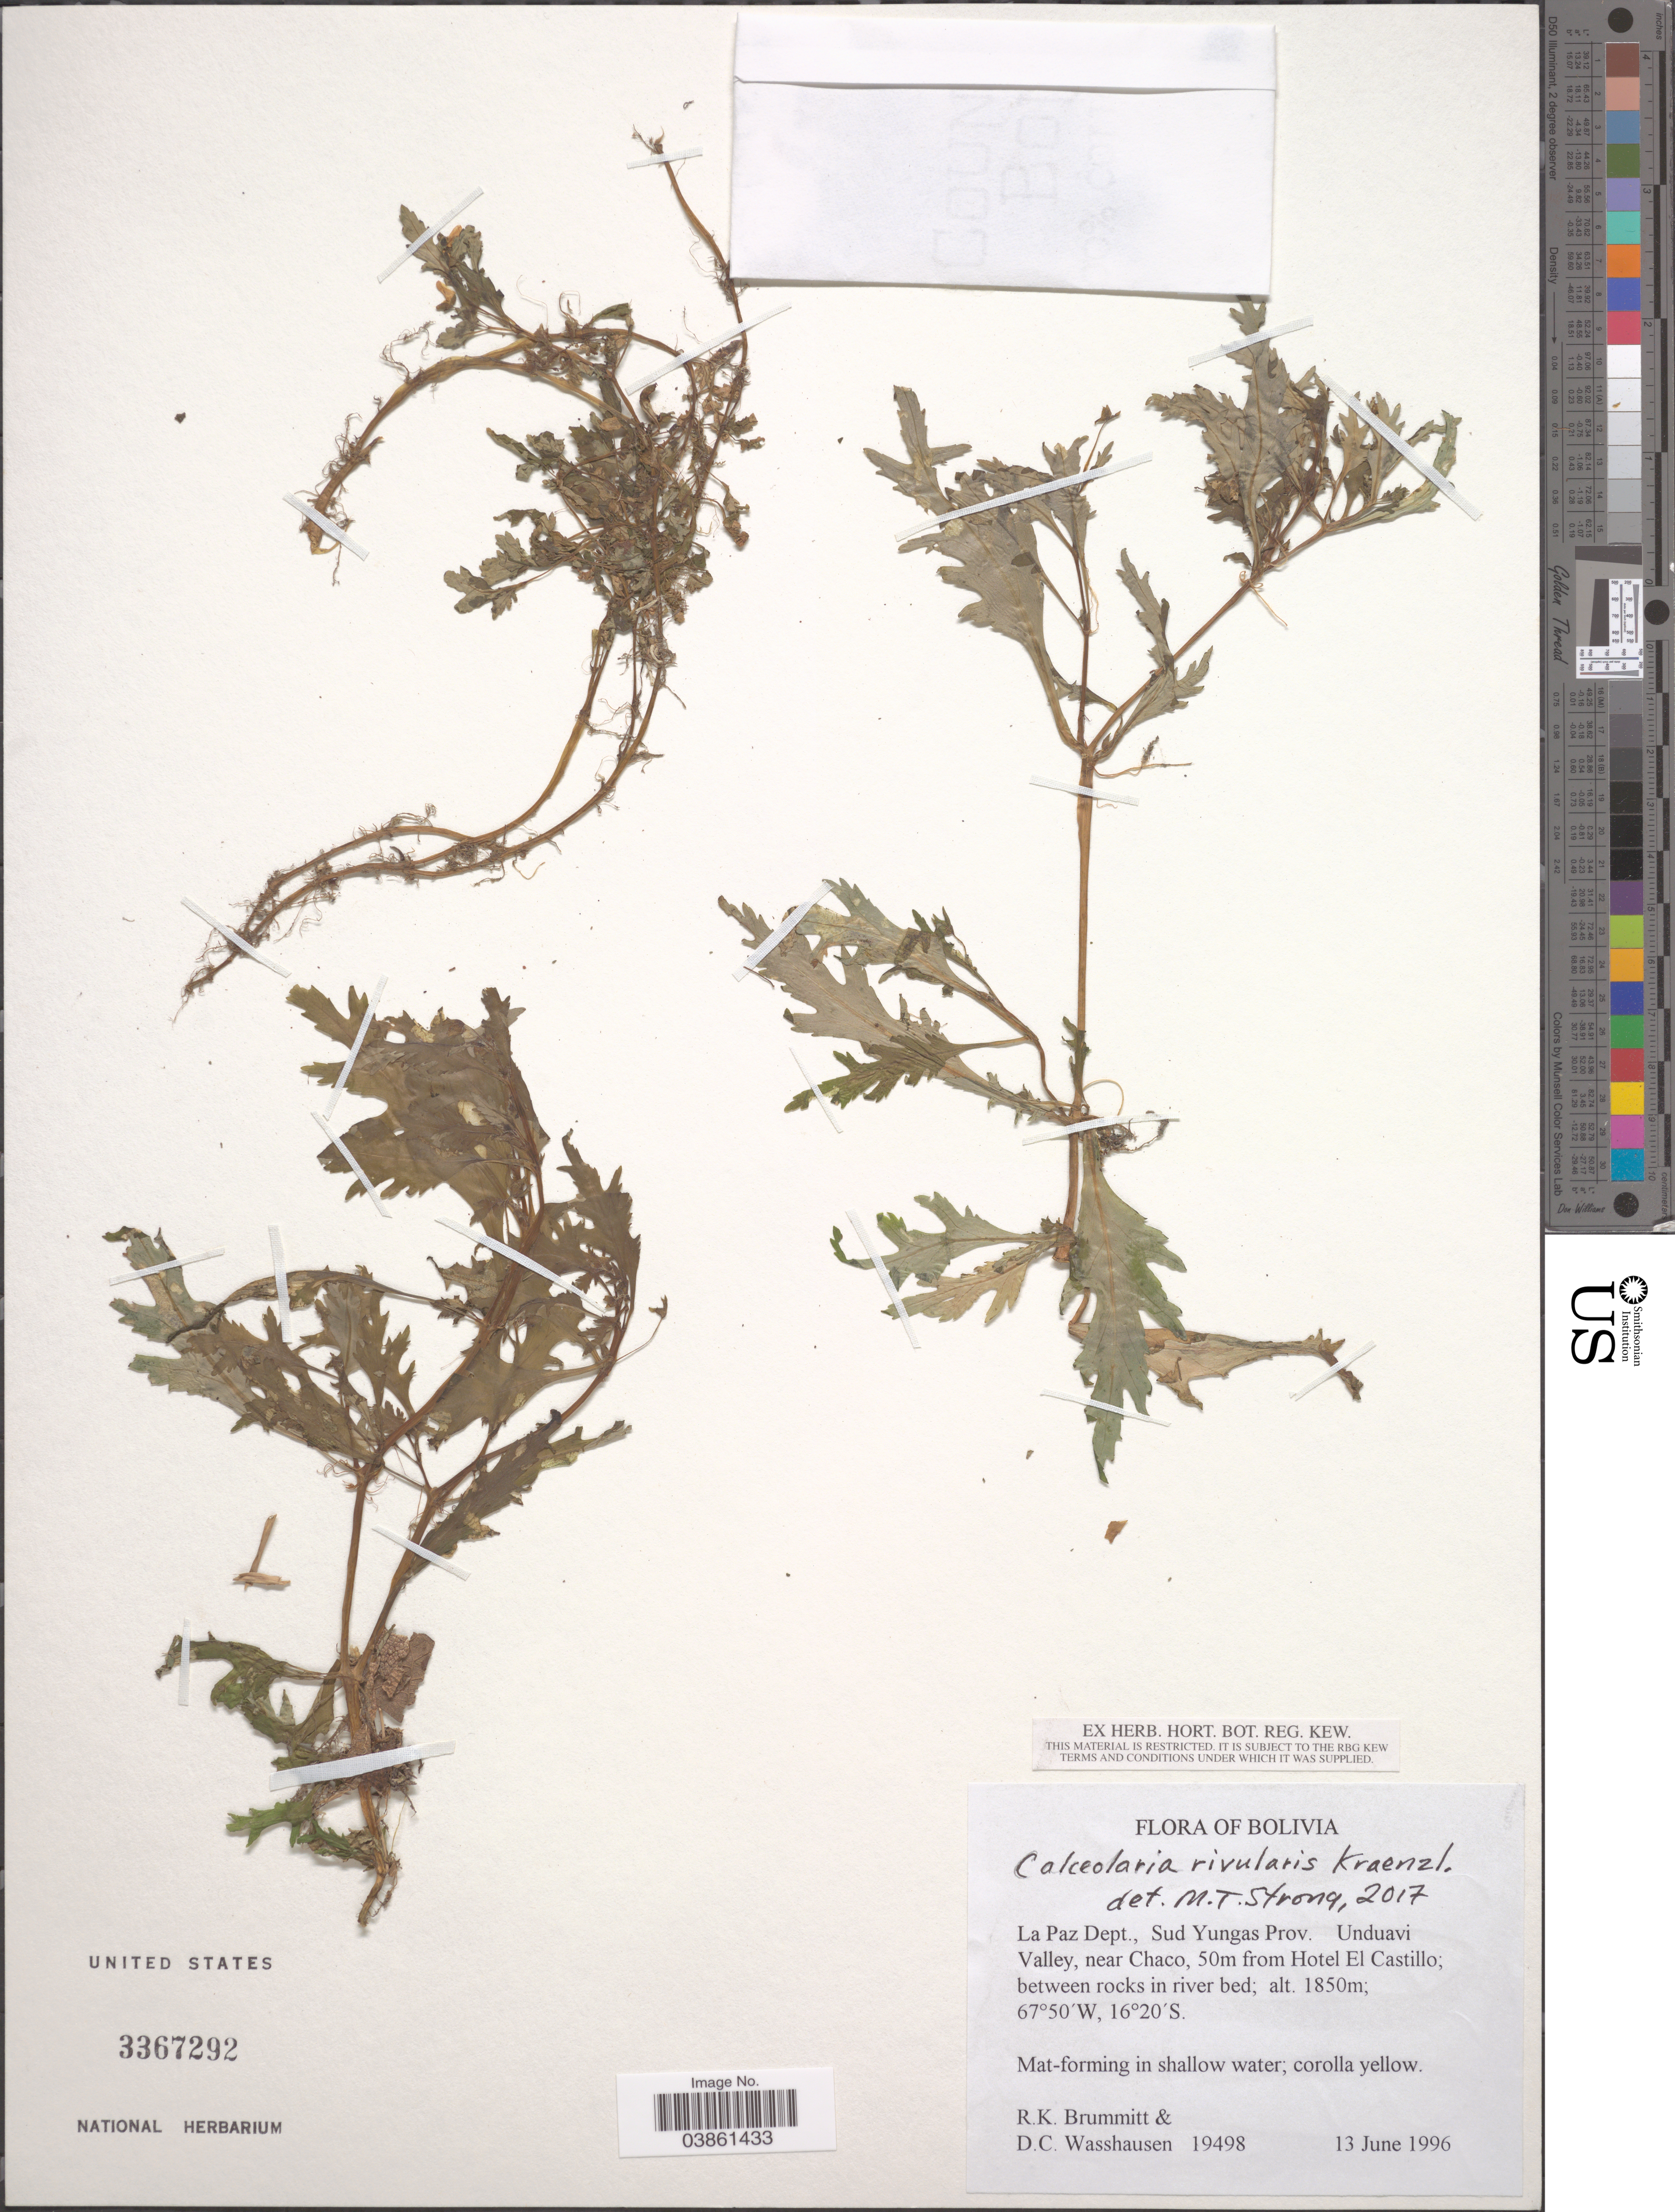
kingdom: Plantae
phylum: Tracheophyta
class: Magnoliopsida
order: Lamiales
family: Calceolariaceae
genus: Calceolaria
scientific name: Calceolaria rivularis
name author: Kraenzl.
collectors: R. K. Brummitt & D. C. Wasshausen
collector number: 19498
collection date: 1996-06-13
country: Bolivia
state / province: La Paz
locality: La Paz Dept., Sud Yungas Prov. Unduavi Valley, near Chaco, 50m from Hotel El Castillo; between rocks in river bed.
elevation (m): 1850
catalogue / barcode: US 3367292